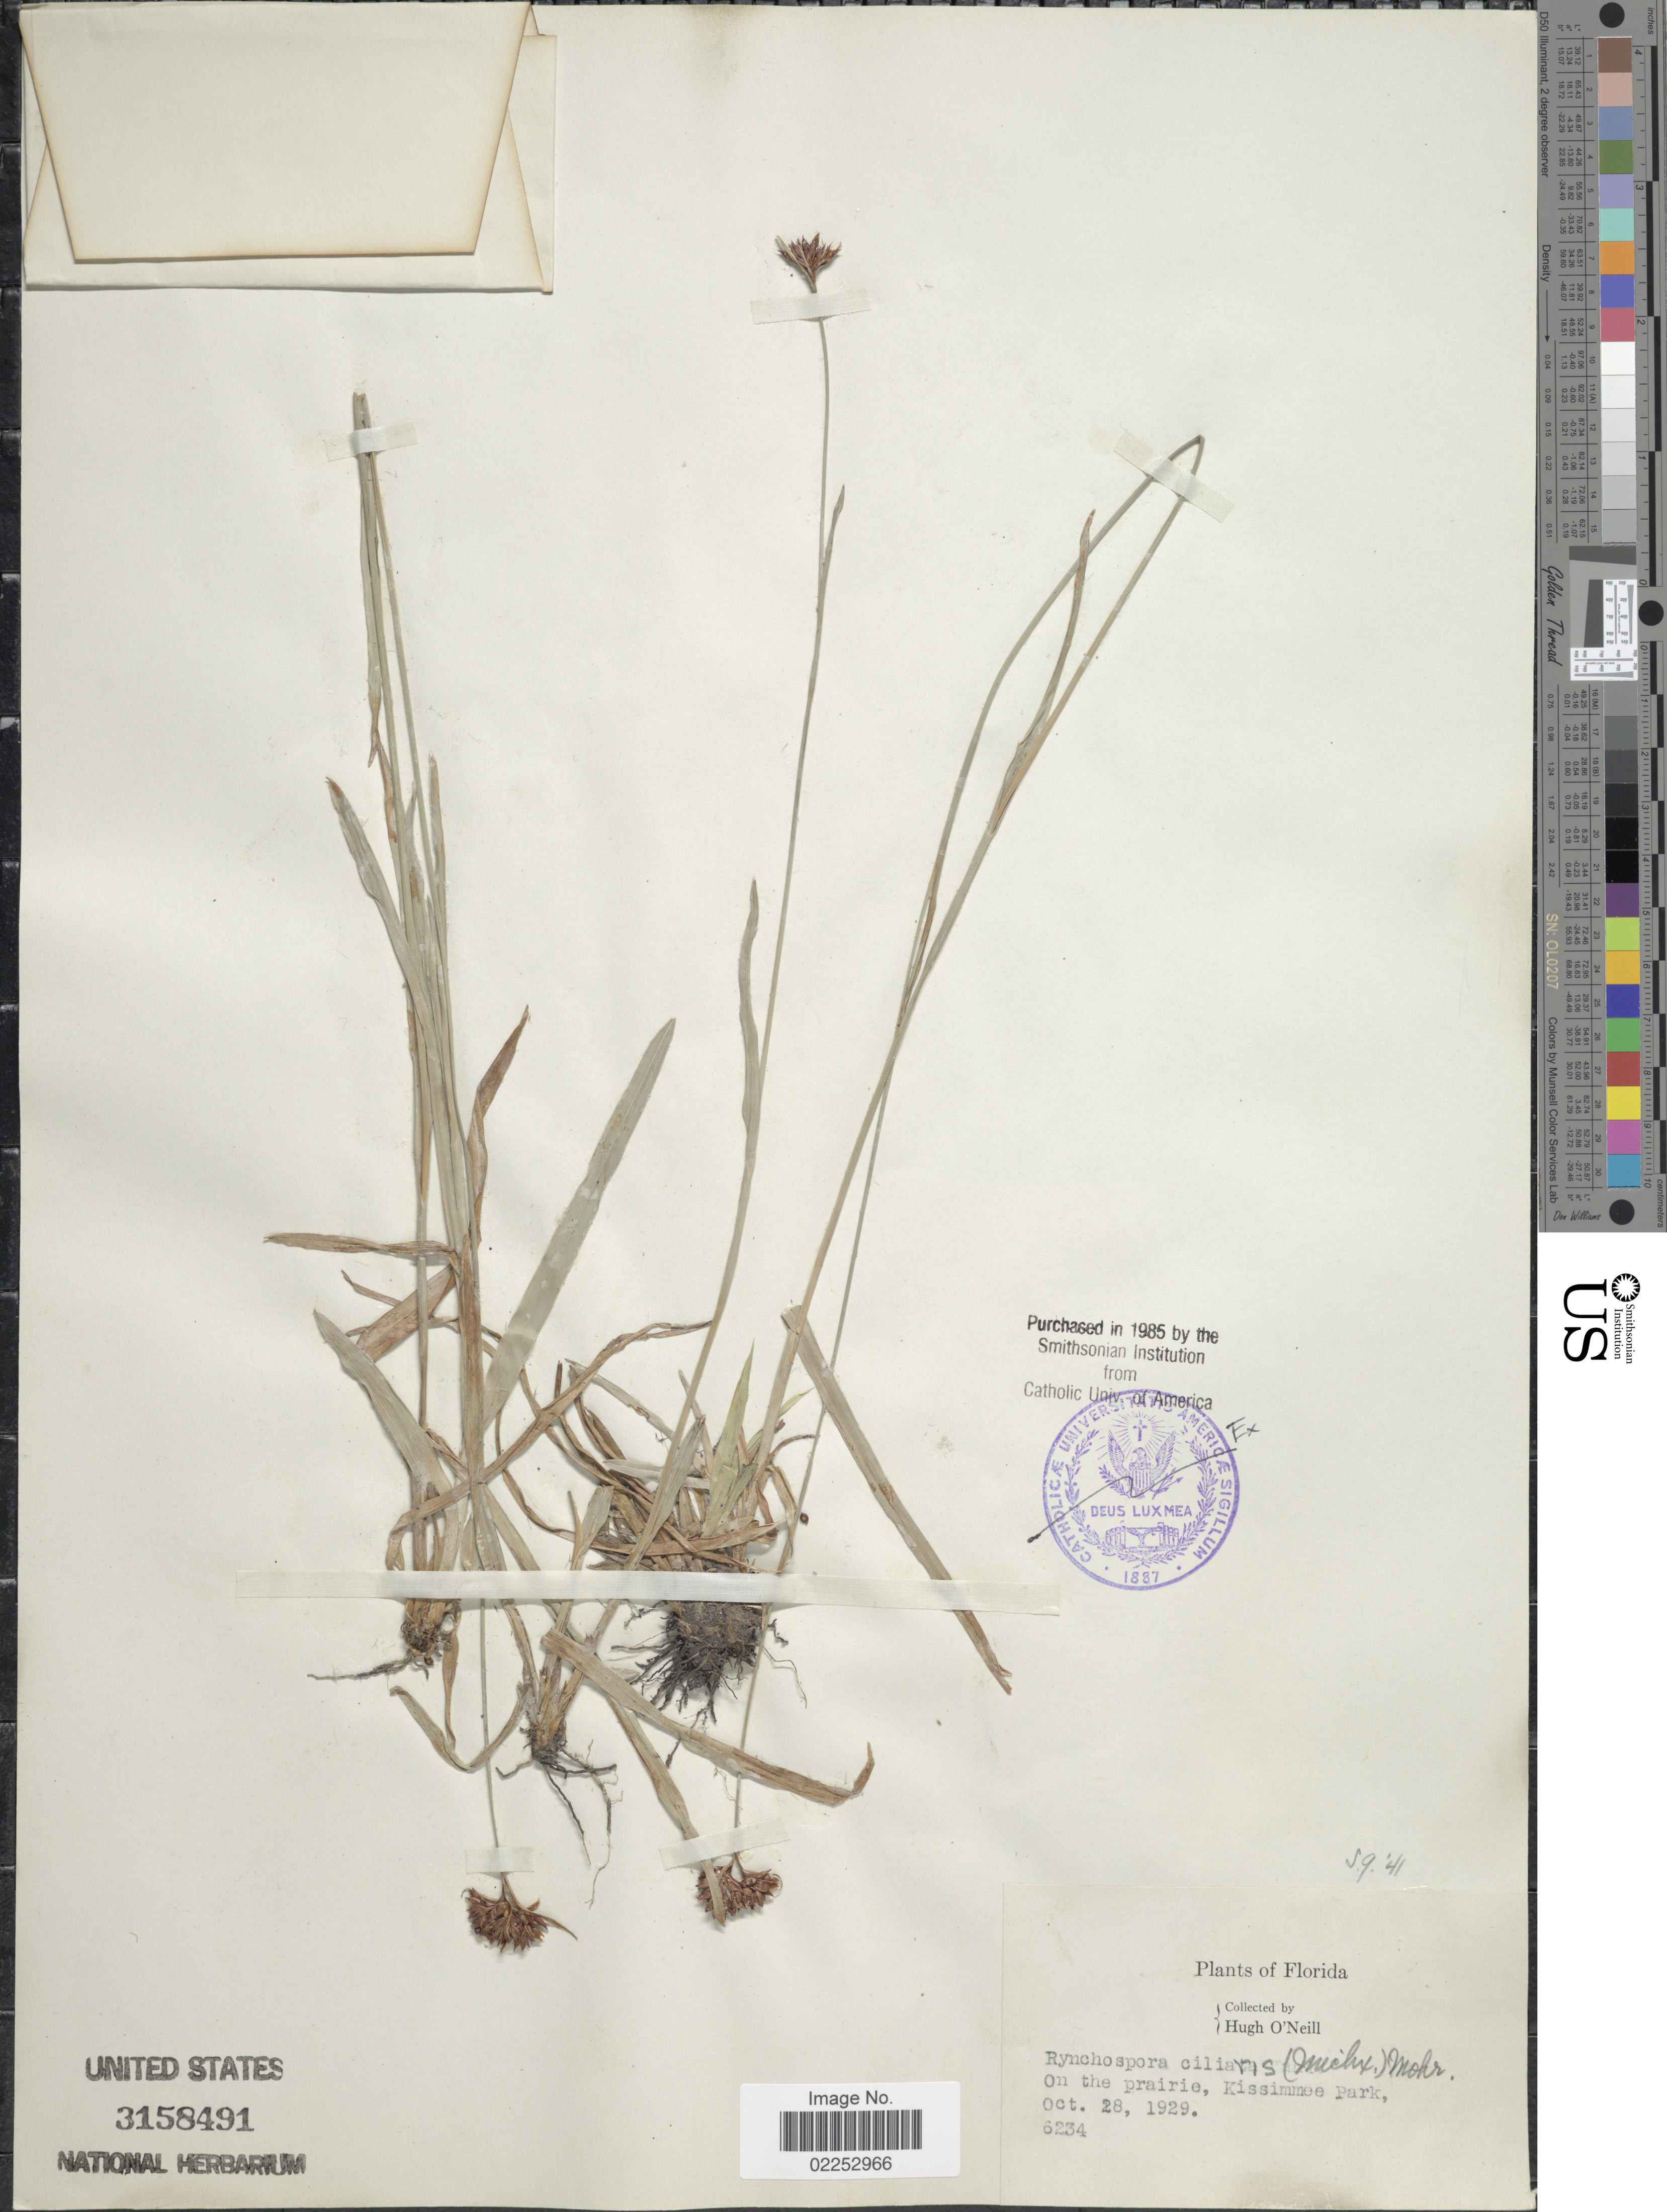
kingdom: Plantae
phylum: Tracheophyta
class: Liliopsida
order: Poales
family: Cyperaceae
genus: Rhynchospora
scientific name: Rhynchospora ciliaris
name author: (Michx.) C. Mohr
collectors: H. O'Neill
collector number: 6234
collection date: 1929-10-28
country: United States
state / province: Florida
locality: Kissimmee Park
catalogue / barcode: US 3158491